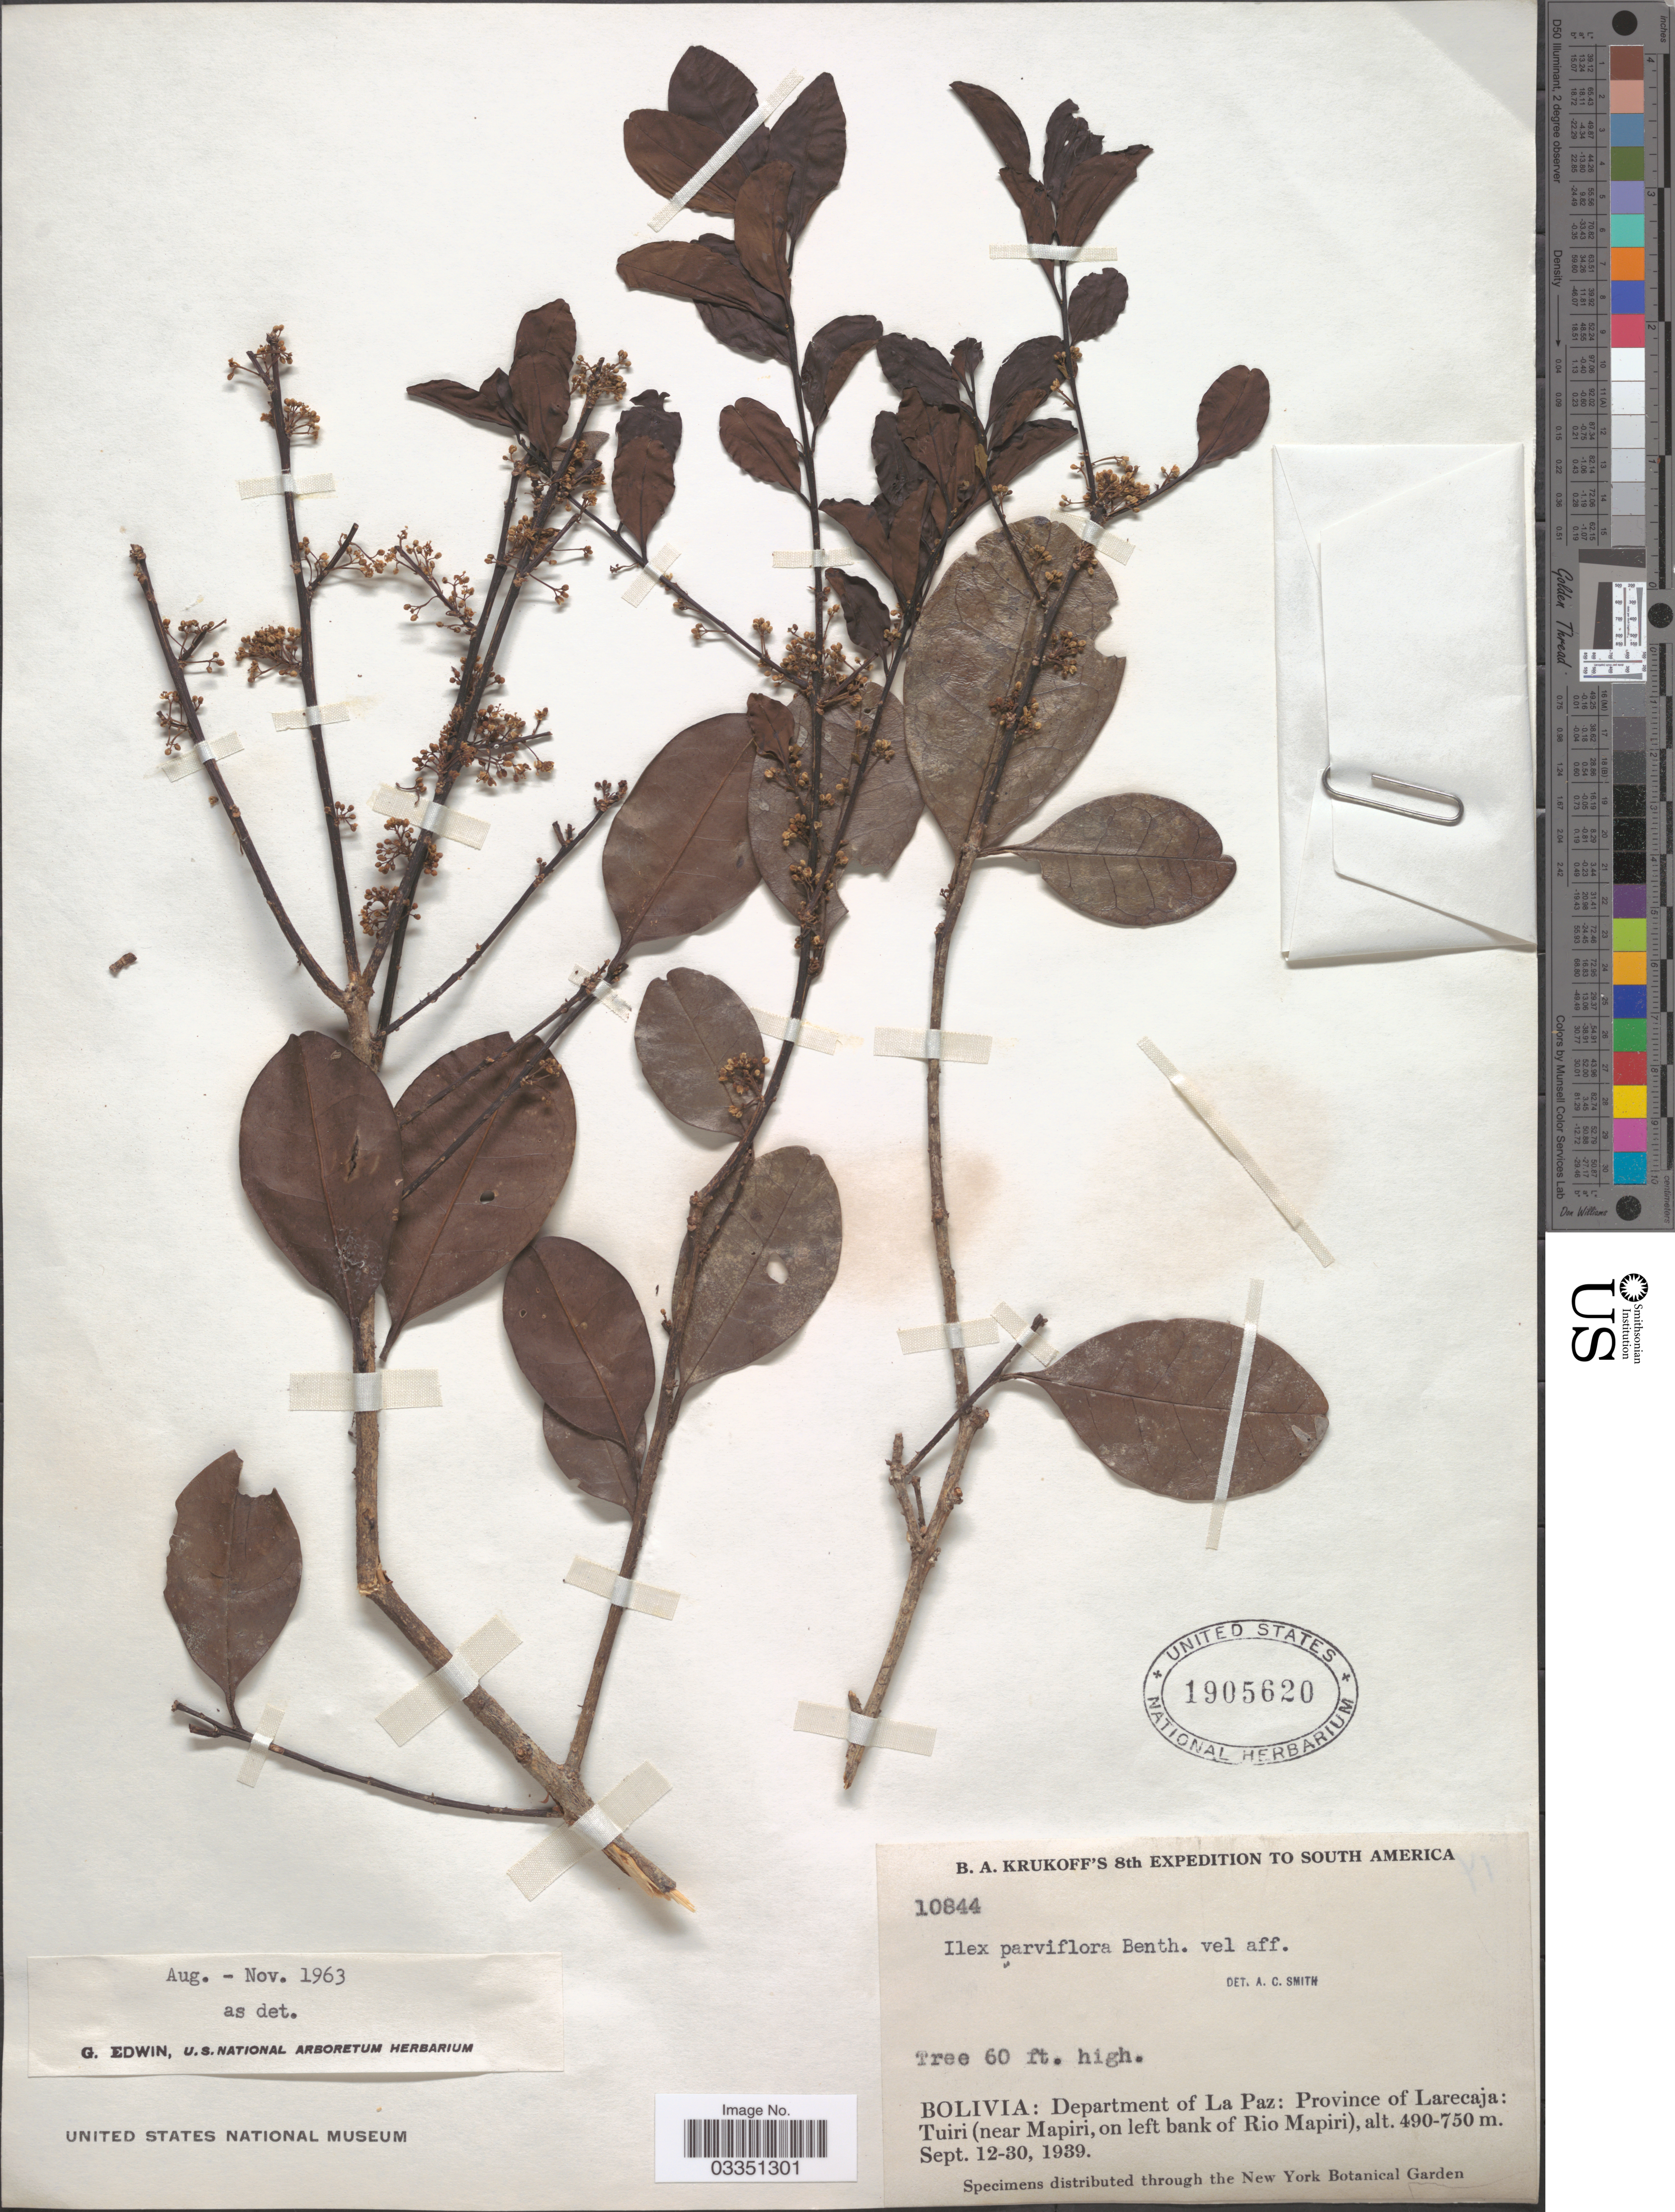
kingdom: Plantae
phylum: Tracheophyta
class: Magnoliopsida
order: Aquifoliales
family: Aquifoliaceae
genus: Ilex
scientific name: Ilex parviflora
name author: Benth.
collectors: B. A. Krukoff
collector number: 10844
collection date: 1939-09-12/1939-09-30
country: Bolivia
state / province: La Paz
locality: Department of La Paz: Province of Larecaja: Tuiri (near Mapiri, on left bank of Rio Mapiri).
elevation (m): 490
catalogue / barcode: US 1905620